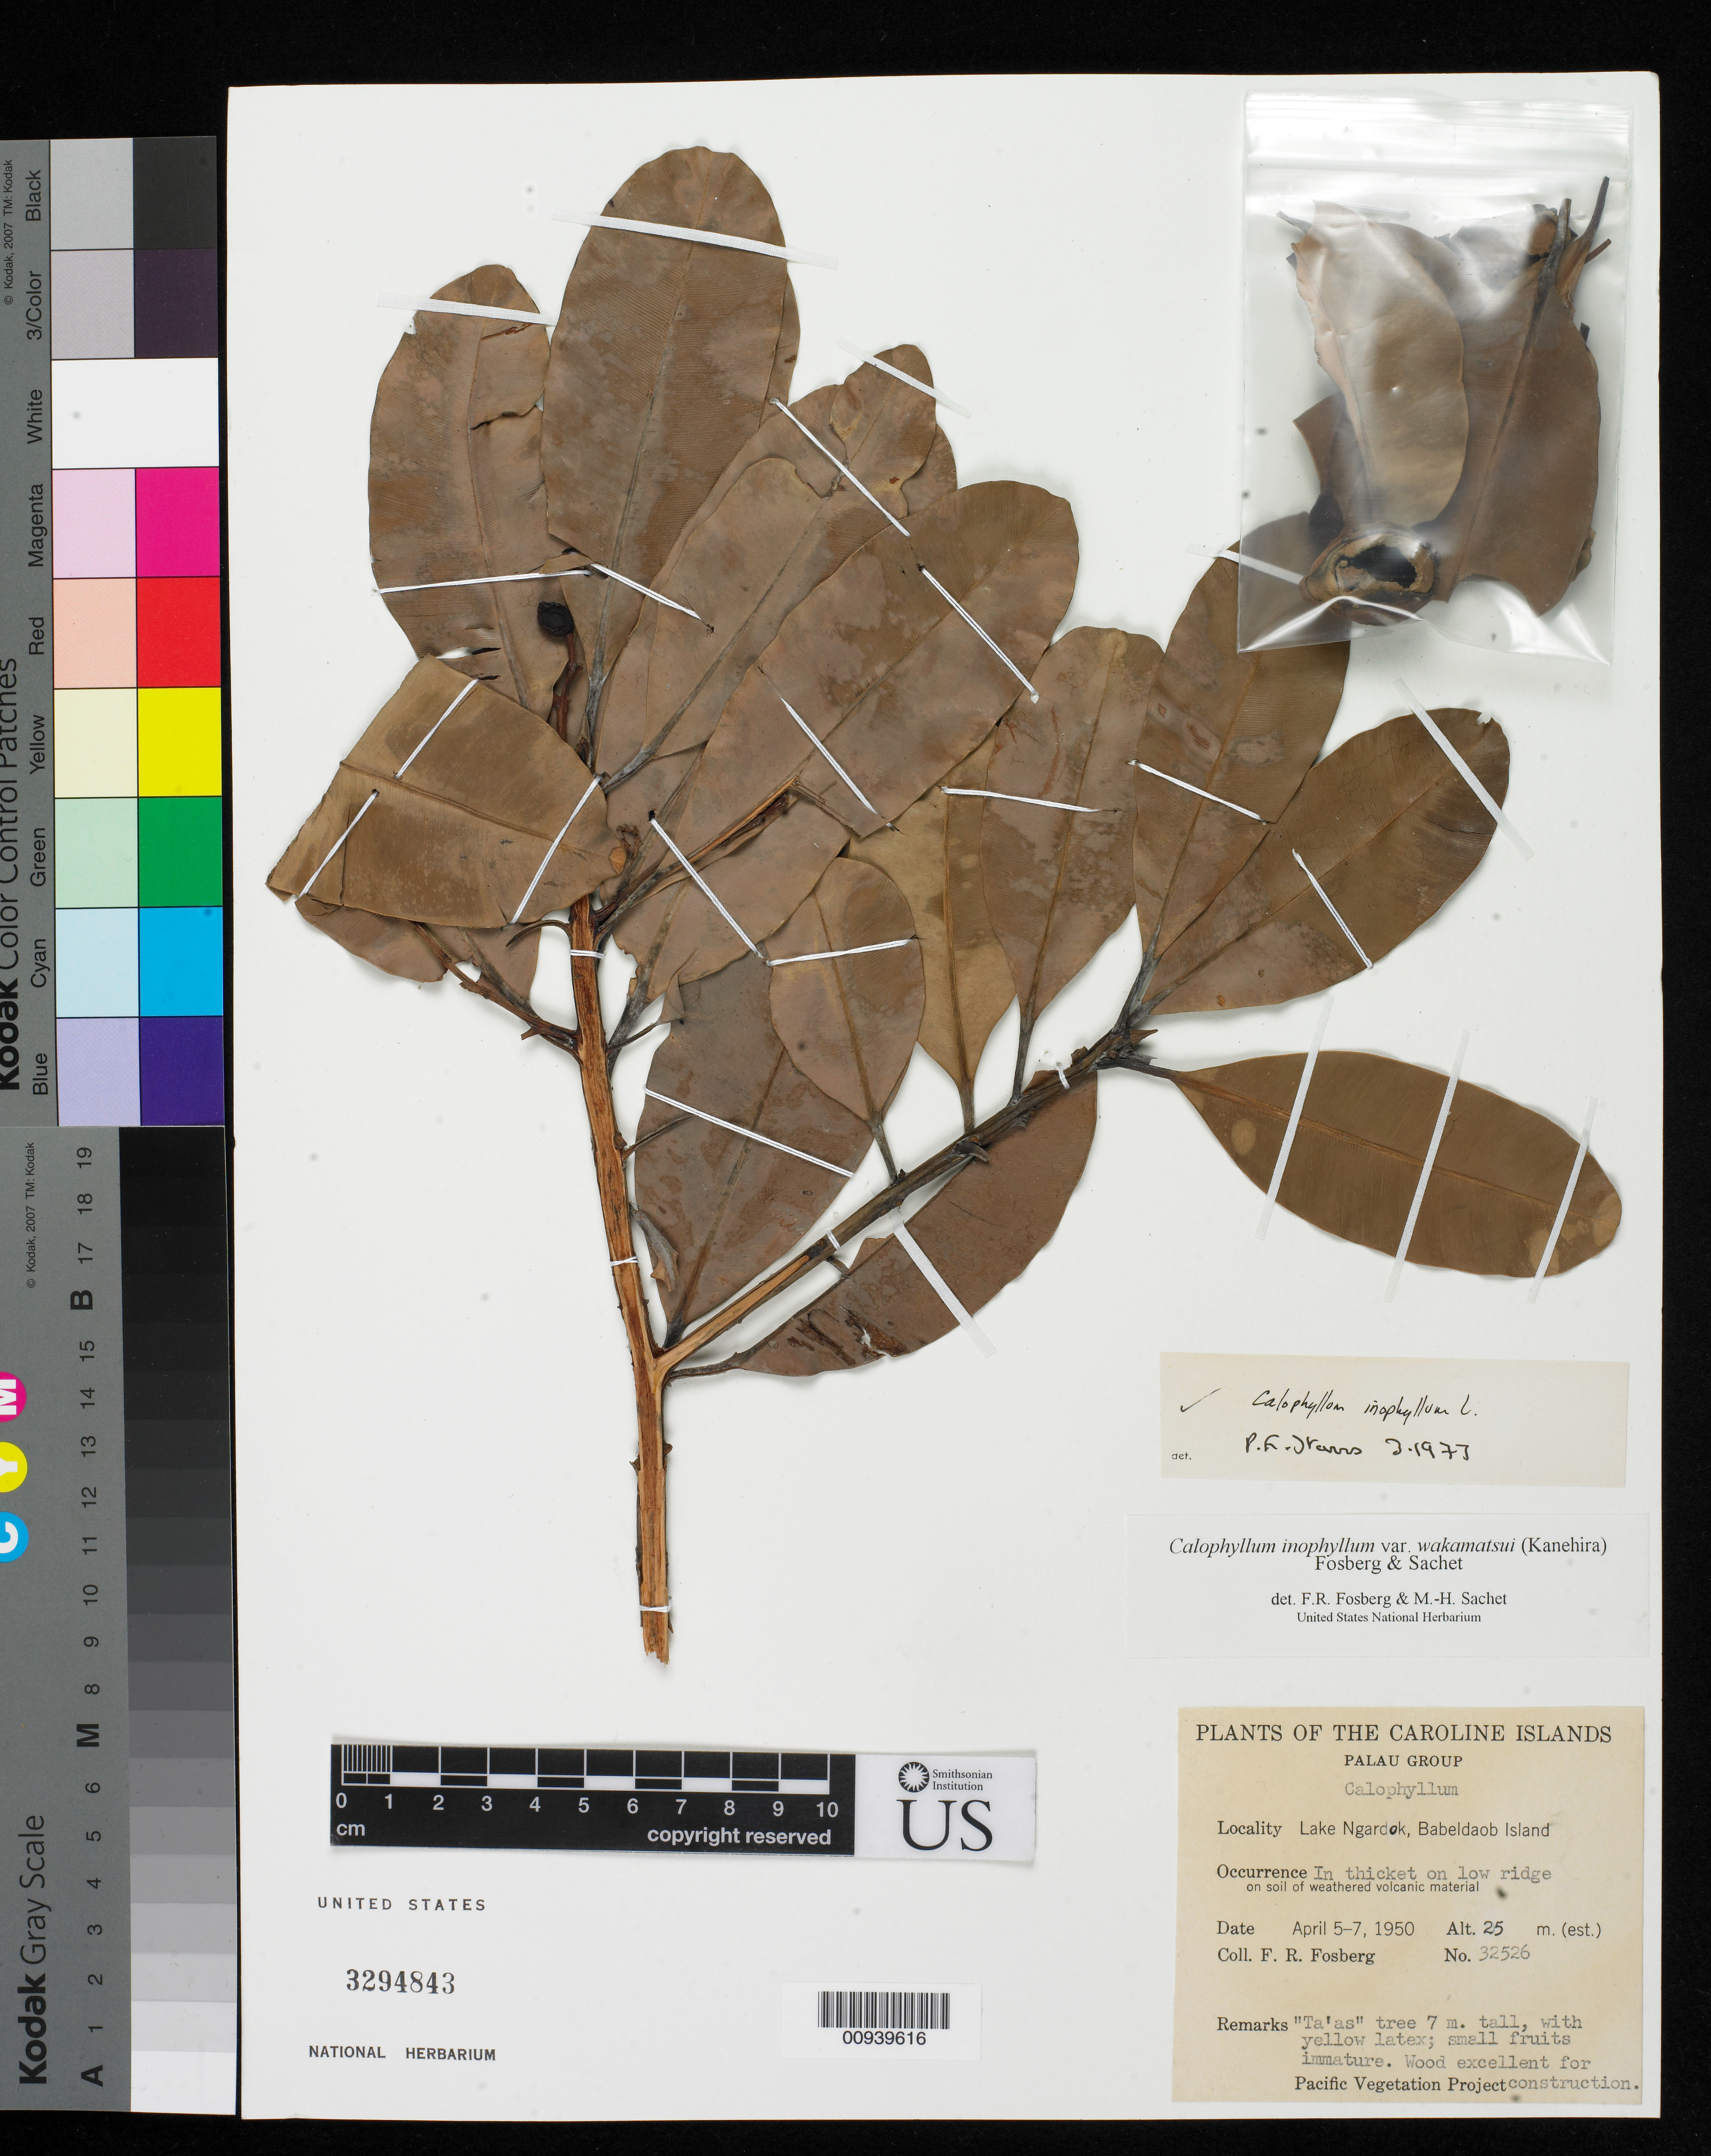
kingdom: Plantae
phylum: Tracheophyta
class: Magnoliopsida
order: Malpighiales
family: Calophyllaceae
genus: Calophyllum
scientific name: Calophyllum inophyllum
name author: L.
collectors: F. R. Fosberg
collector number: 32526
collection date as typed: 05 Apr 1950 to 07 Apr 1950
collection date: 1950-04-05/1950-04-07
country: Palau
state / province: Melekeok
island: Babeldaob [Babelthuap]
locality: Lake Ngardok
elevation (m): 25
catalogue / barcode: US 3294843